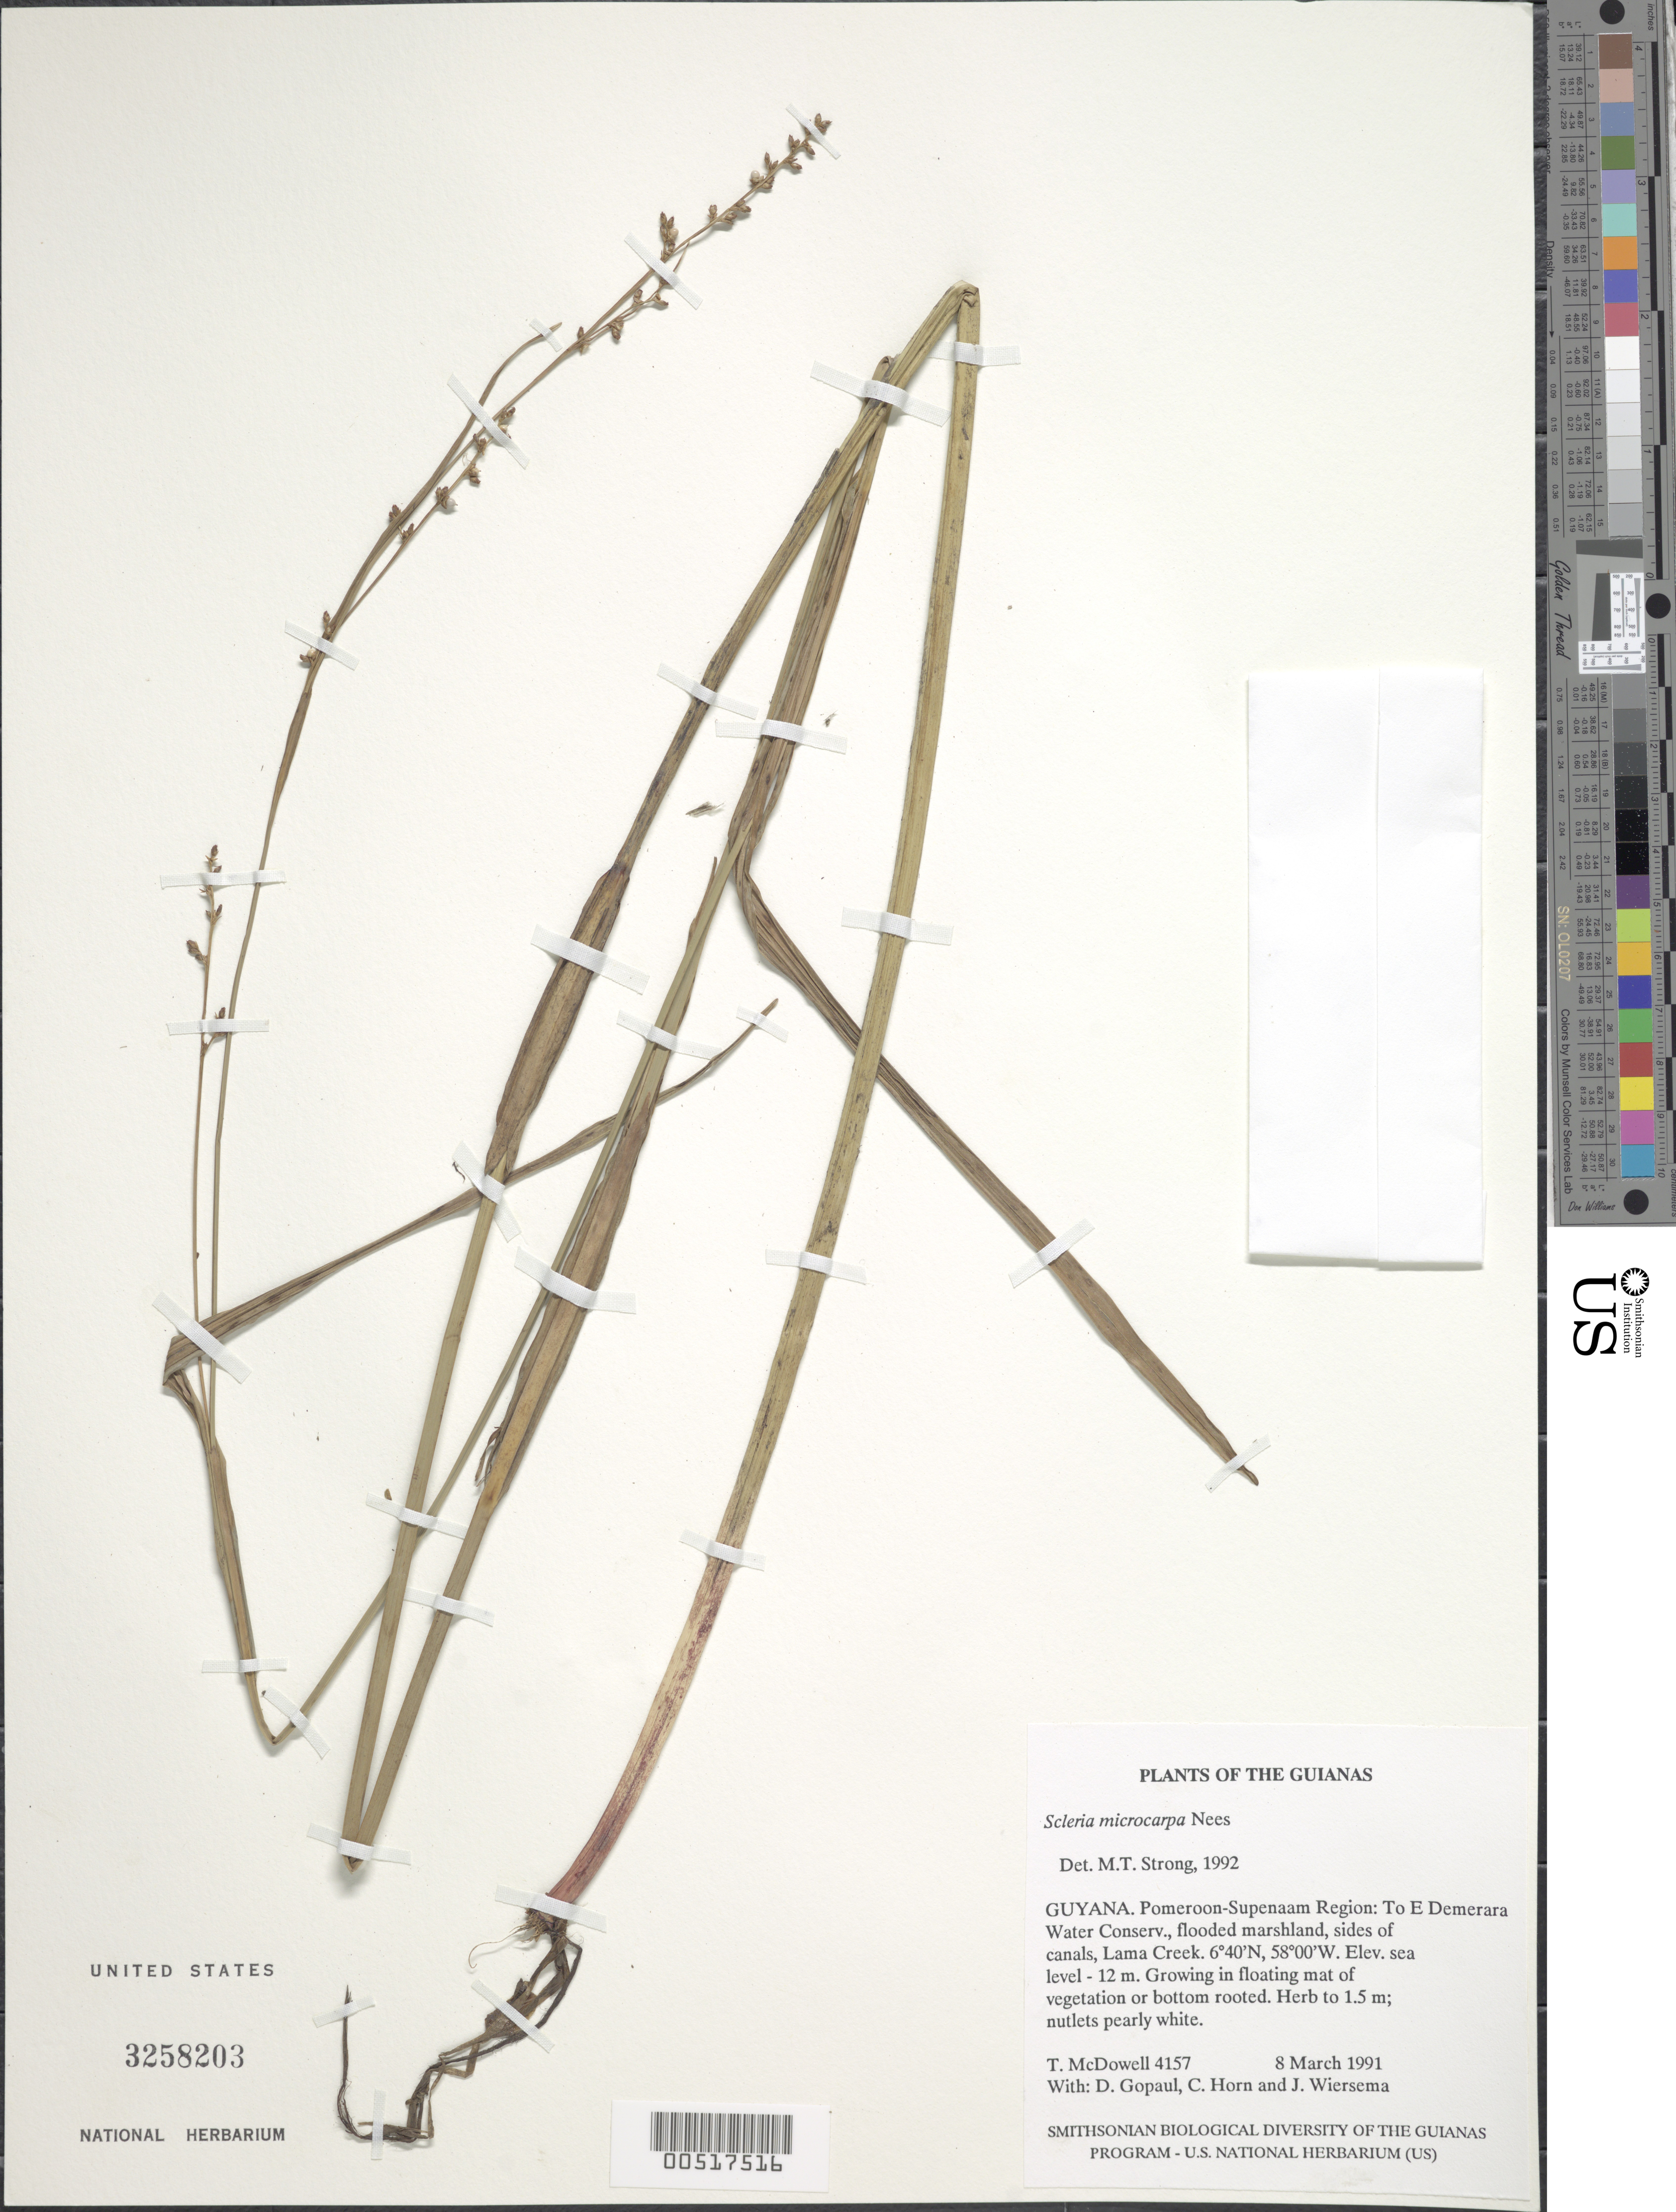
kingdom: Plantae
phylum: Tracheophyta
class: Liliopsida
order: Poales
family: Cyperaceae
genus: Scleria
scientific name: Scleria microcarpa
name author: Nees ex Kunth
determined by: Strong, M. T., (US), Smithsonian Institution - National Museum of Natural History (UNITED STATES)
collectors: T. McDowell, D. Gopaul, C. N. Horn & J. H. Wiersema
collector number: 4157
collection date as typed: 8 March 1991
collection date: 1991-03-08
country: Guyana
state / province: Demerara-Mahaica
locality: To E Demerara Water Conservancy, Lama Creek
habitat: Flooded marshland, sides of canals; growing in floating mat of vegetation or bottom rooted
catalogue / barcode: US 3258203